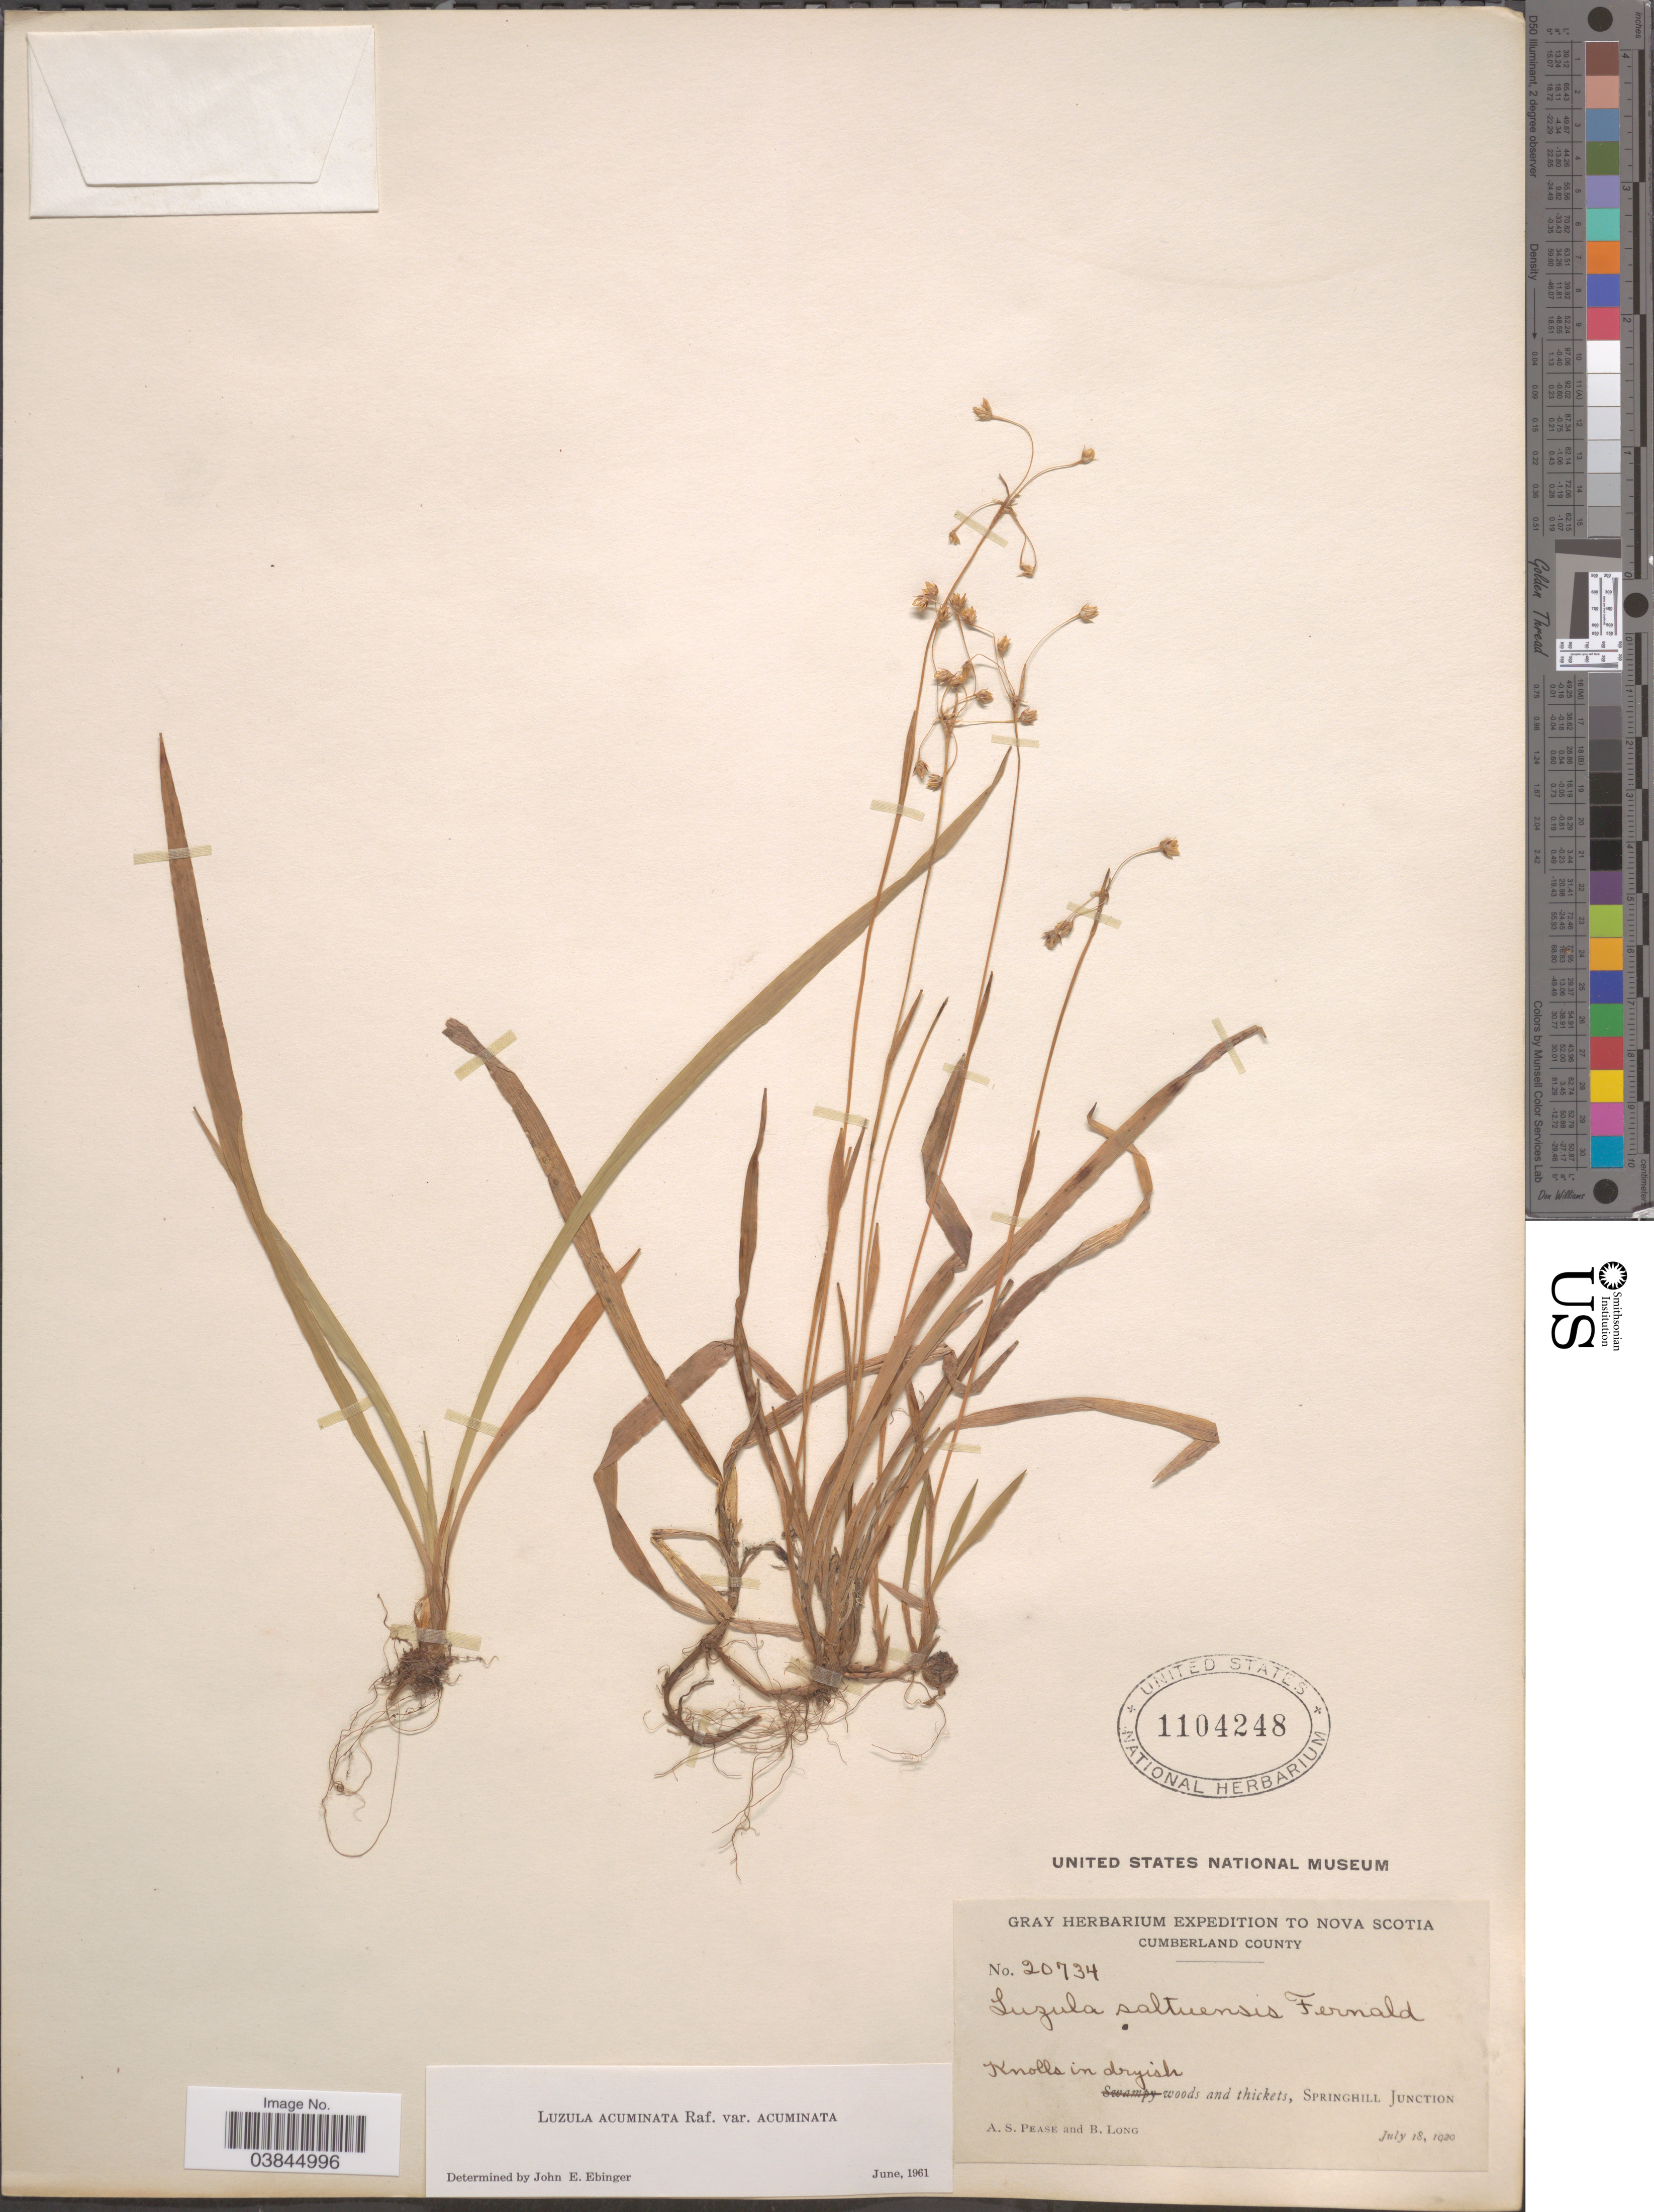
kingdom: Plantae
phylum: Tracheophyta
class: Liliopsida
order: Poales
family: Juncaceae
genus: Luzula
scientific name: Luzula acuminata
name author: Raf.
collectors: A. S. Pease & B. Long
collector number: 20734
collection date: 1920-07-18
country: Canada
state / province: Nova Scotia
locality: Cumberland County. Springhill Junction.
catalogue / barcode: US 1104248